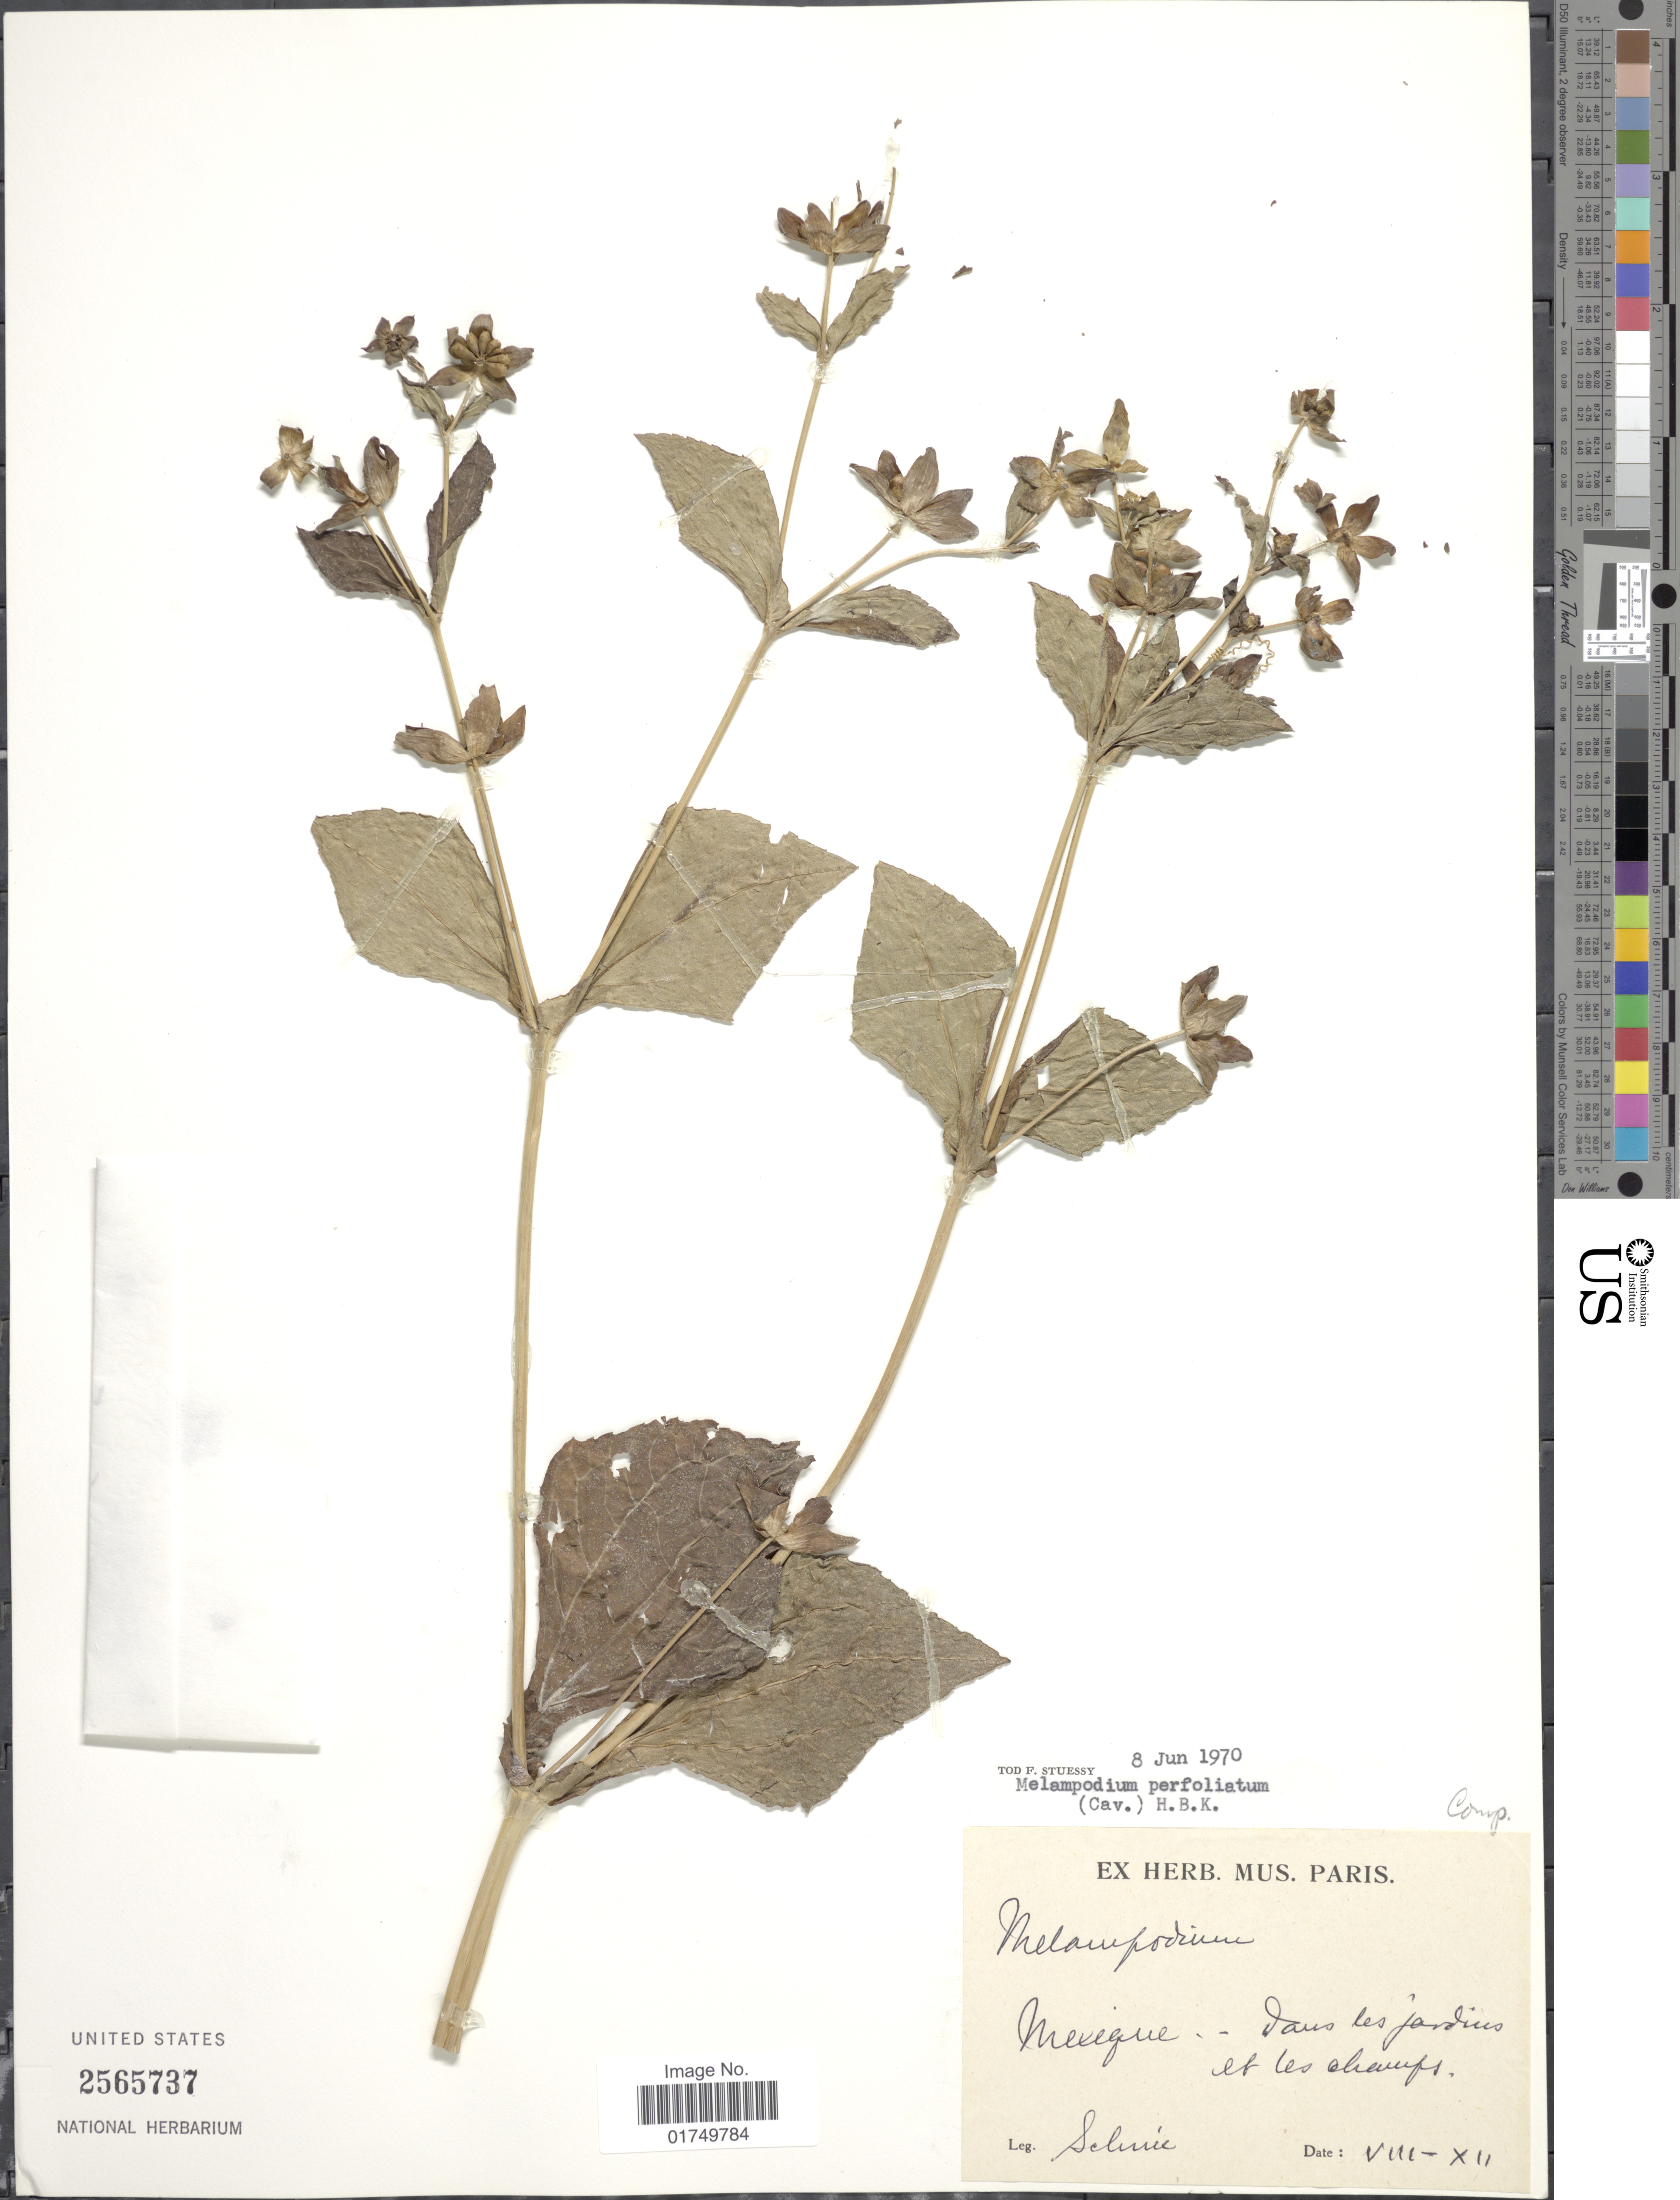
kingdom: Plantae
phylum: Tracheophyta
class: Magnoliopsida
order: Asterales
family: Asteraceae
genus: Melampodium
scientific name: Melampodium perfoliatum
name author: (Cav.) Kunth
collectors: Schnie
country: Mexico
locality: Dans les jardins et les champs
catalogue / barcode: US 2565737